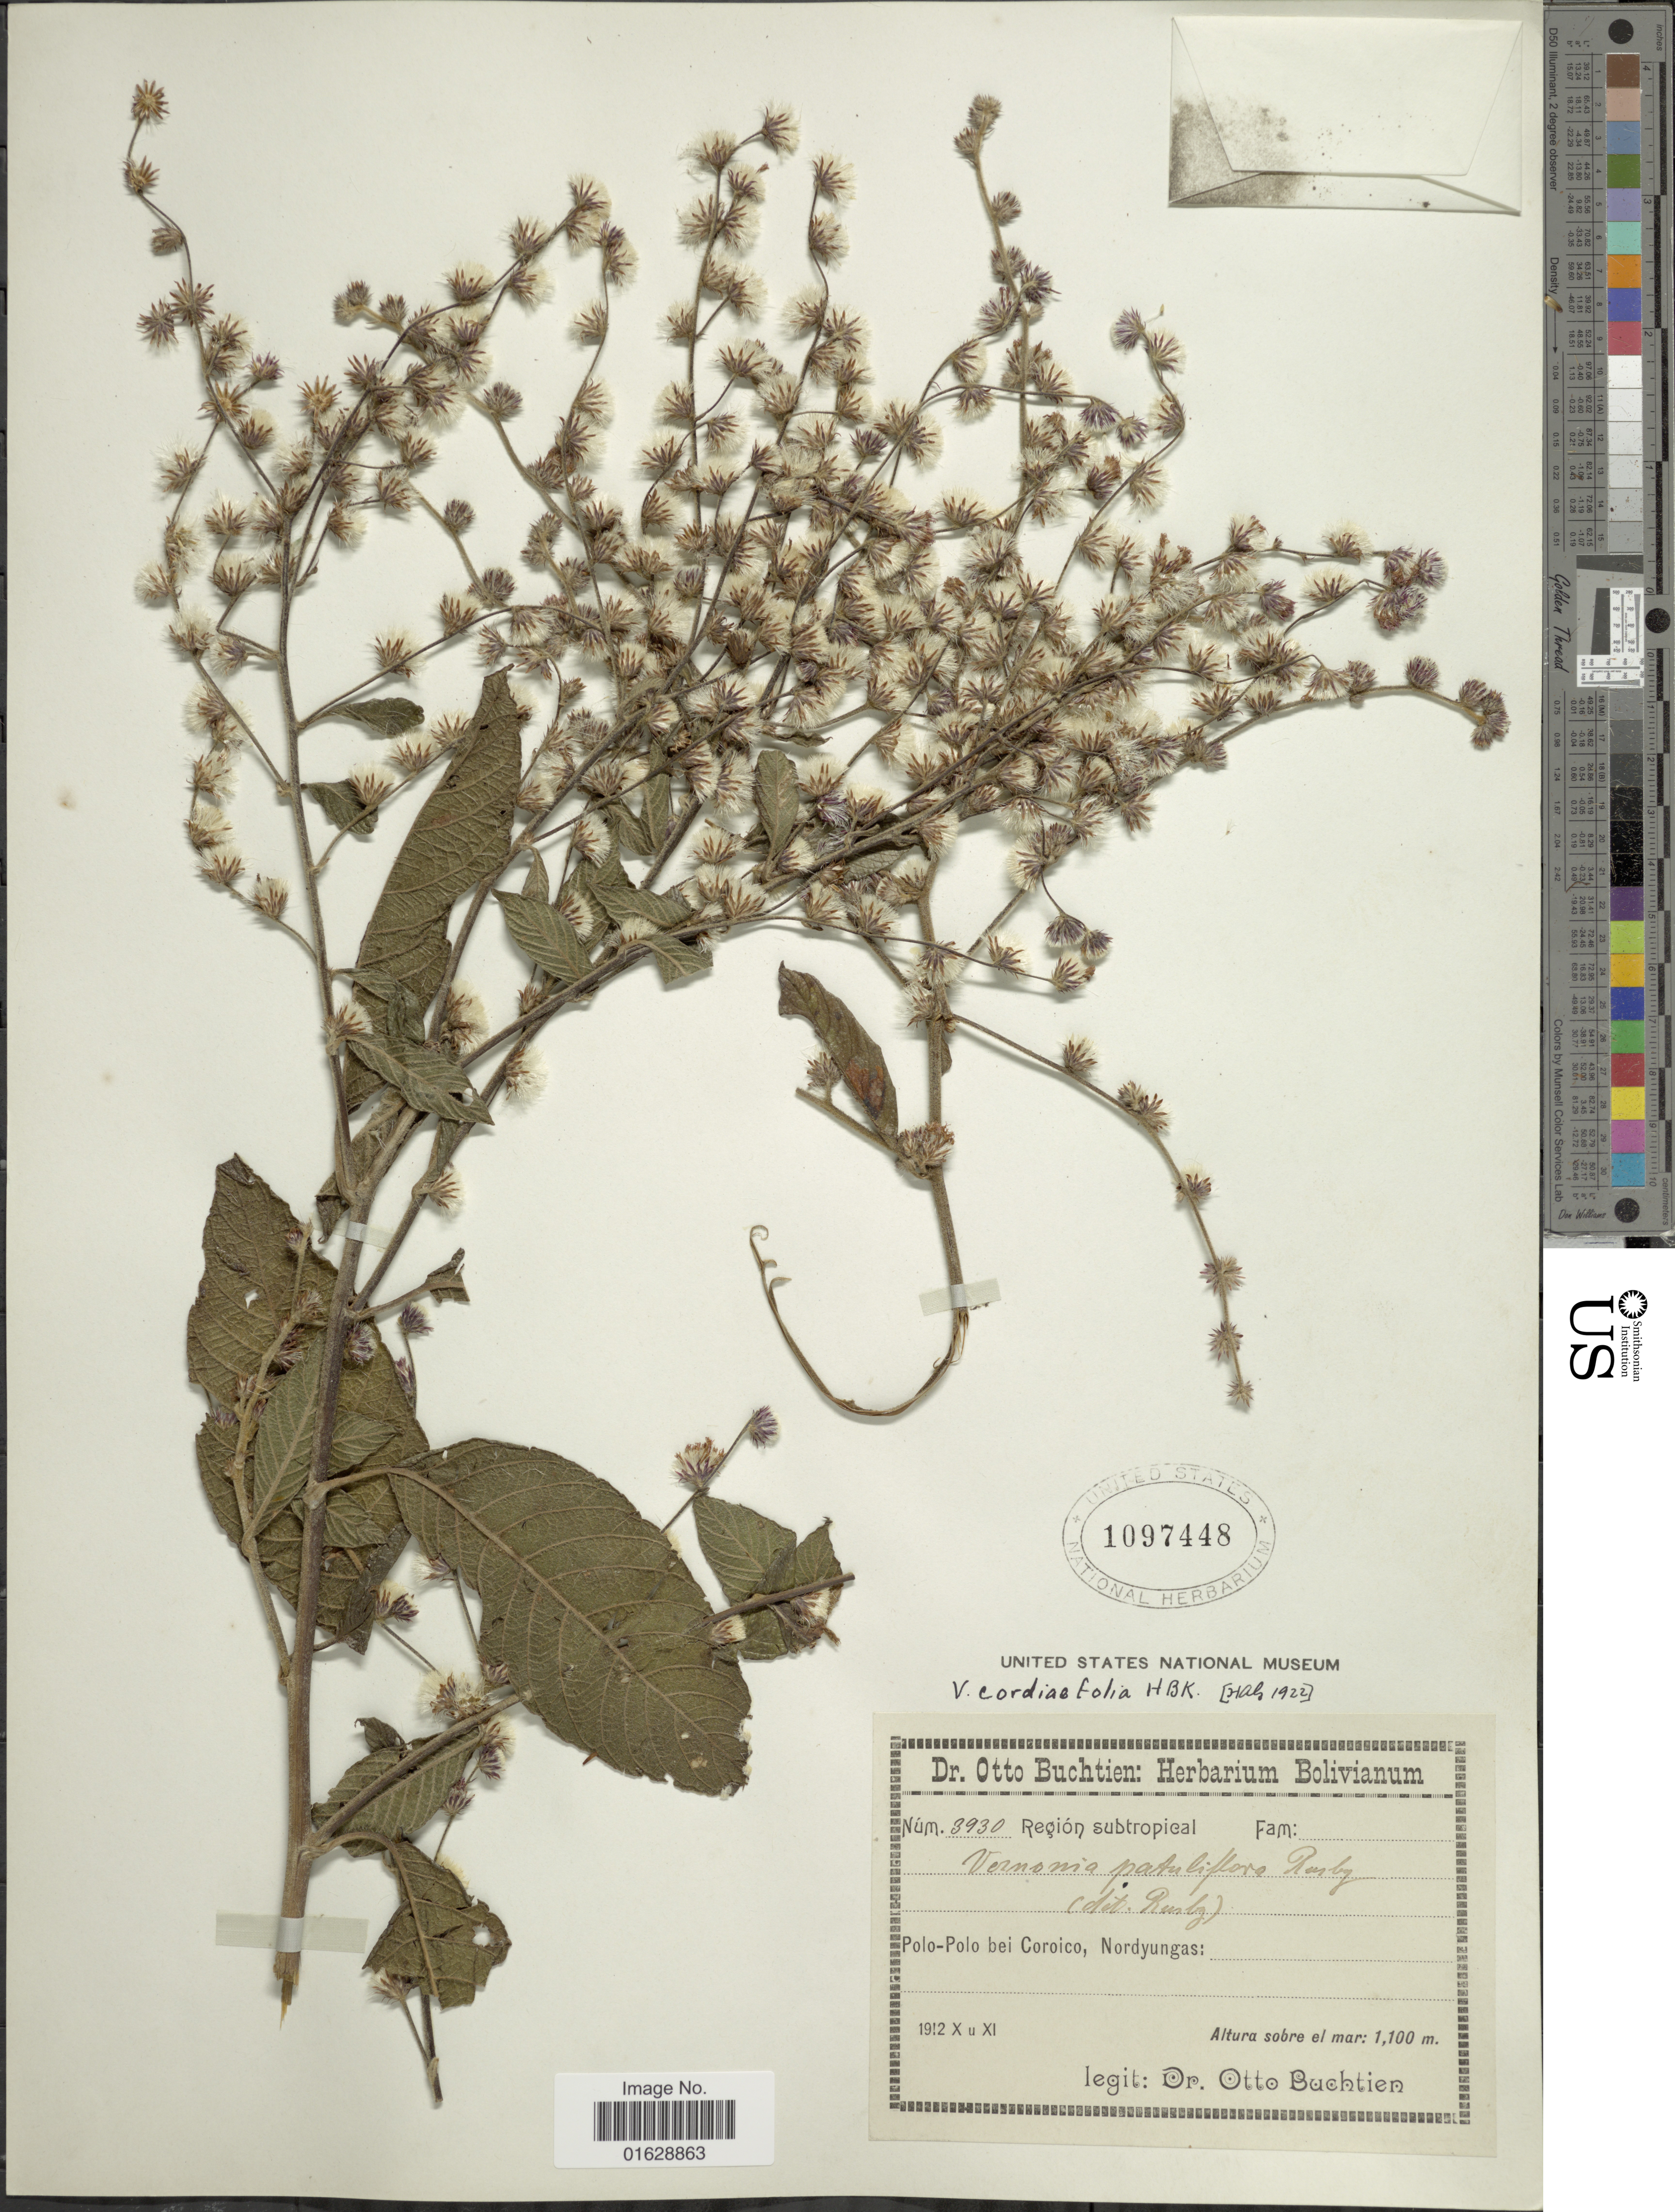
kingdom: Plantae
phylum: Tracheophyta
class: Magnoliopsida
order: Asterales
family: Asteraceae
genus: Lepidaploa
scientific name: Lepidaploa cordiaefolia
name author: (Kunth) H. Rob.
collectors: O. Buchtien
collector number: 3930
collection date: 1912-10/1912-11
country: Bolivia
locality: Polo-Polo bei Coroico, Nordyungas.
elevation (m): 1100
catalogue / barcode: US 1097448